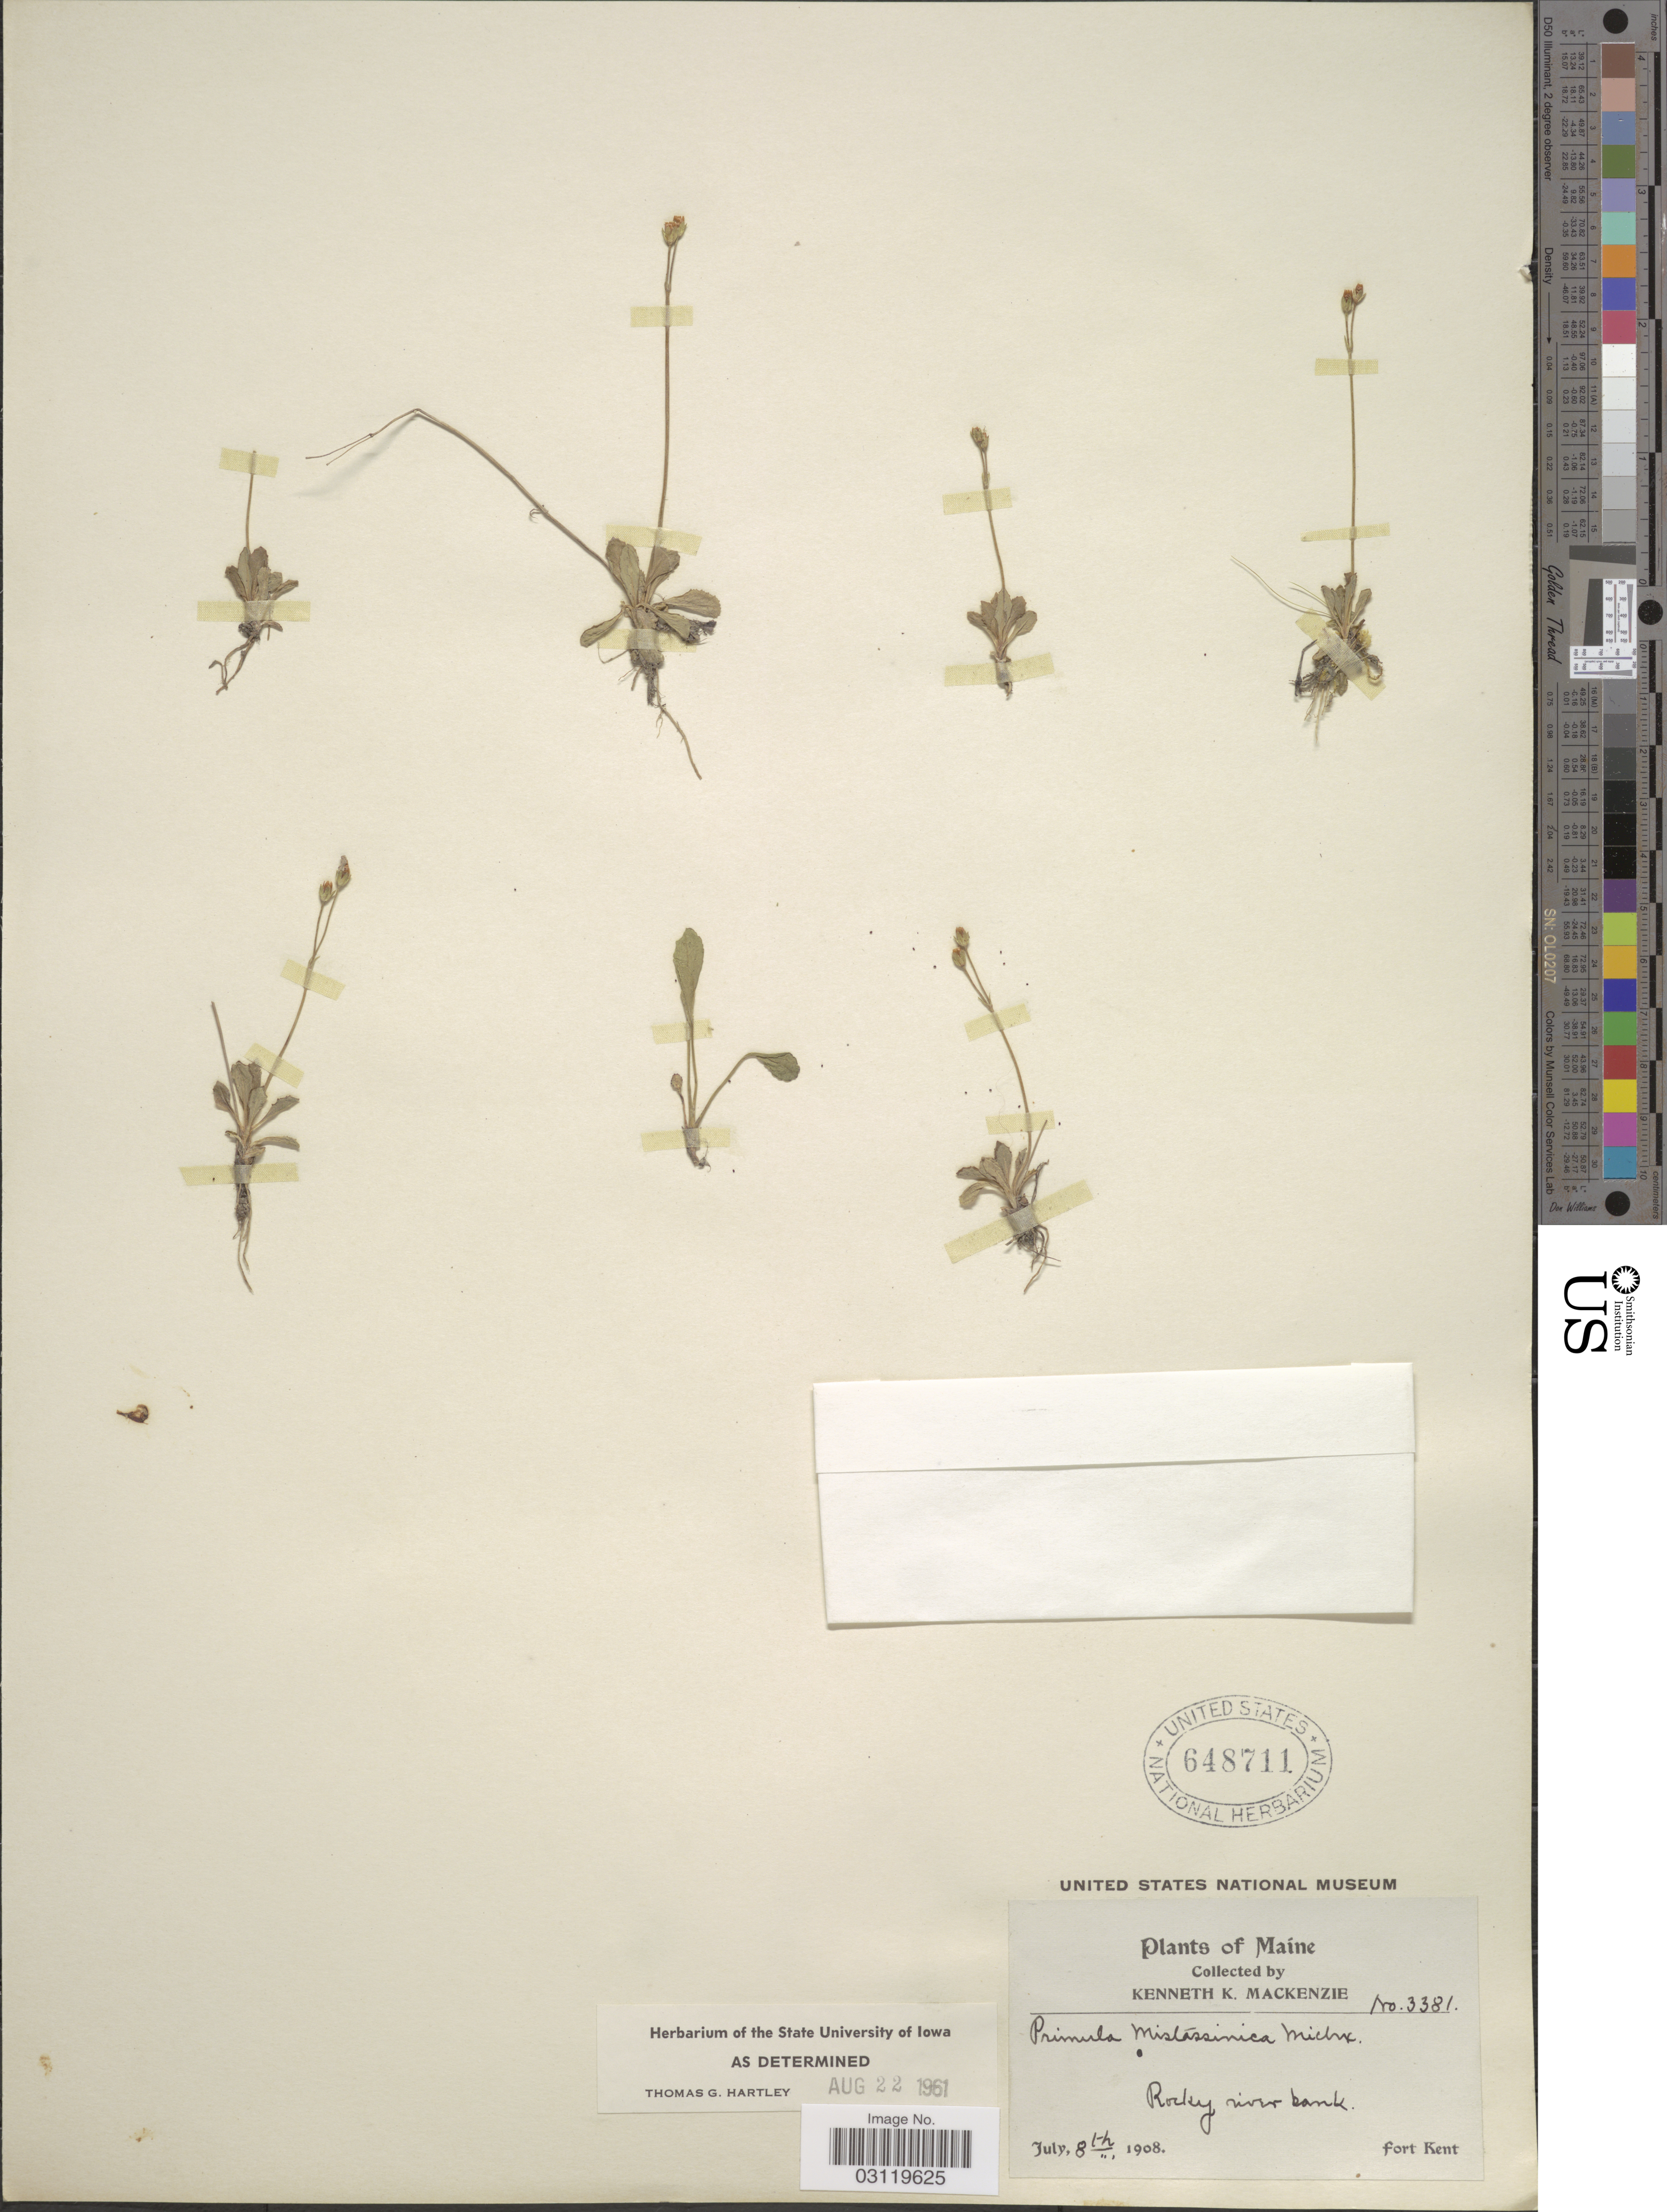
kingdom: Plantae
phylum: Tracheophyta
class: Magnoliopsida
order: Ericales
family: Primulaceae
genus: Primula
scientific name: Primula mistassinica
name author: Michx.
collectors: K. K. Mackenzie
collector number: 3381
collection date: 1908-07-08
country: United States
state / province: Maine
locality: Fort Kent.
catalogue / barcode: US 648711